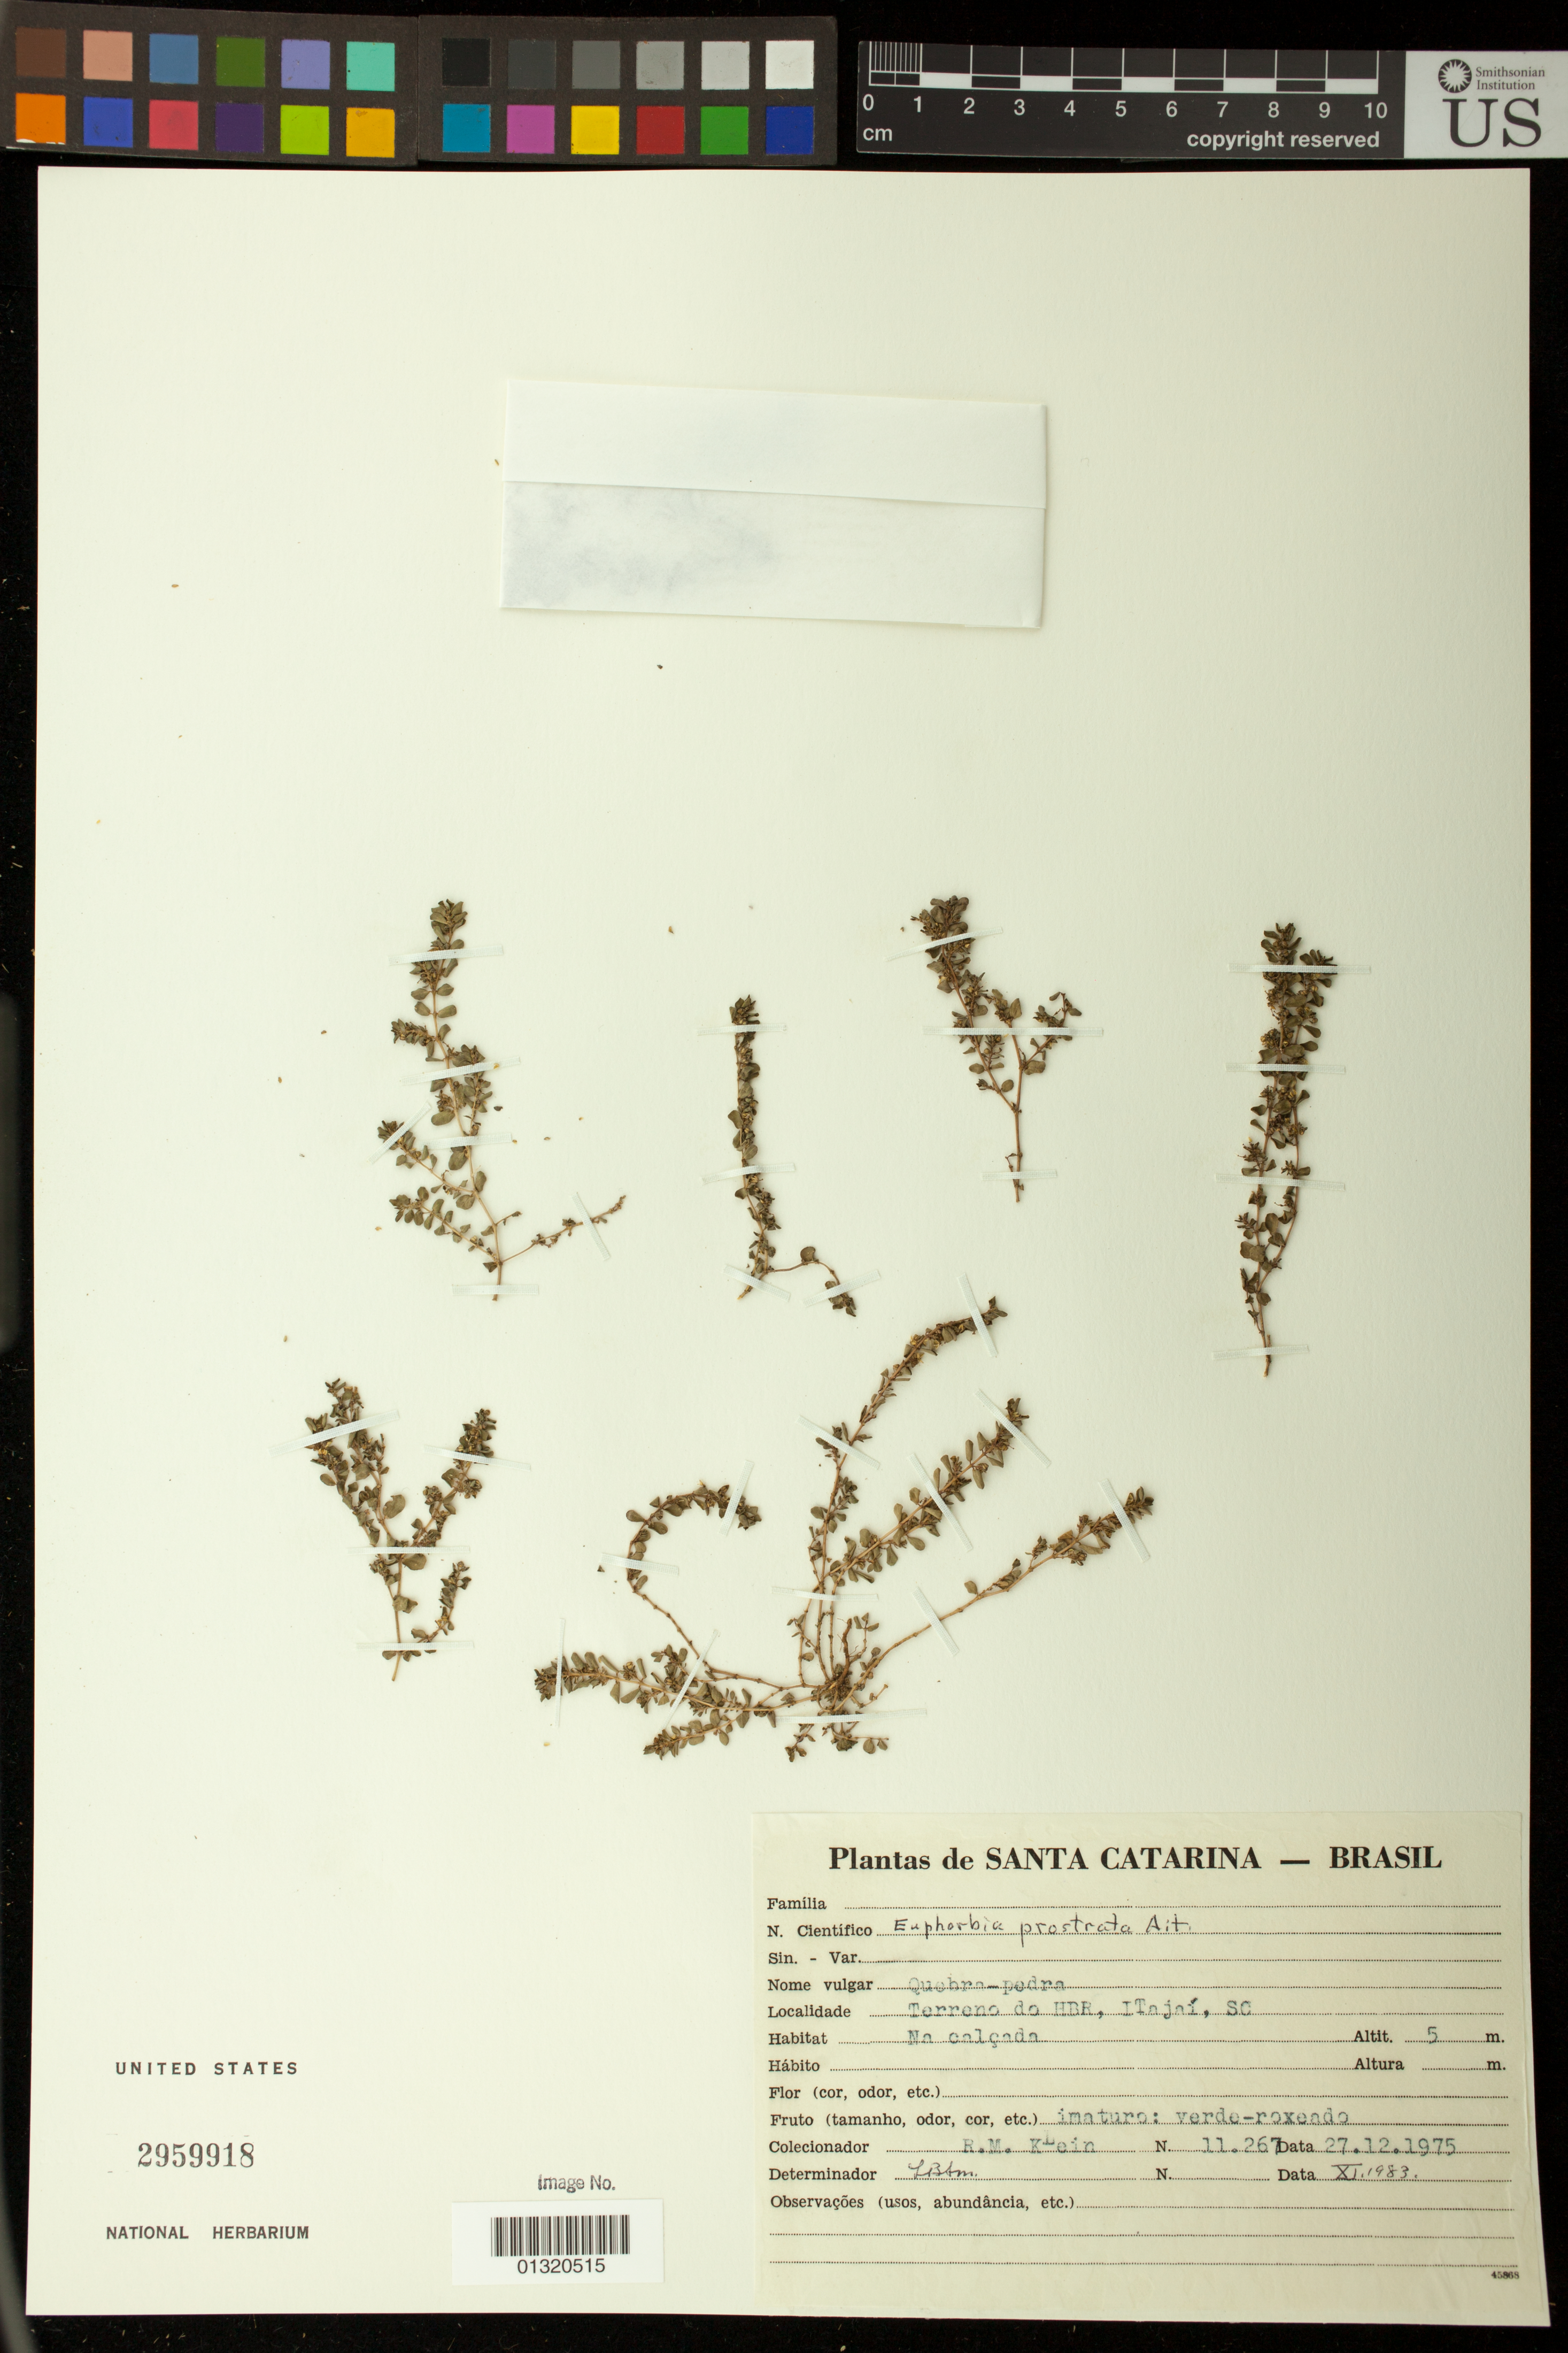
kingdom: Plantae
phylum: Tracheophyta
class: Magnoliopsida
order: Malpighiales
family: Euphorbiaceae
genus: Euphorbia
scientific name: Euphorbia prostrata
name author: Aiton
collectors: R. M. Klein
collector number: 11.267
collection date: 1975-12-27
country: Brazil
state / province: Santa Catarina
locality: Terreno do HBR, Itajai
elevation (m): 5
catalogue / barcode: US 2959918